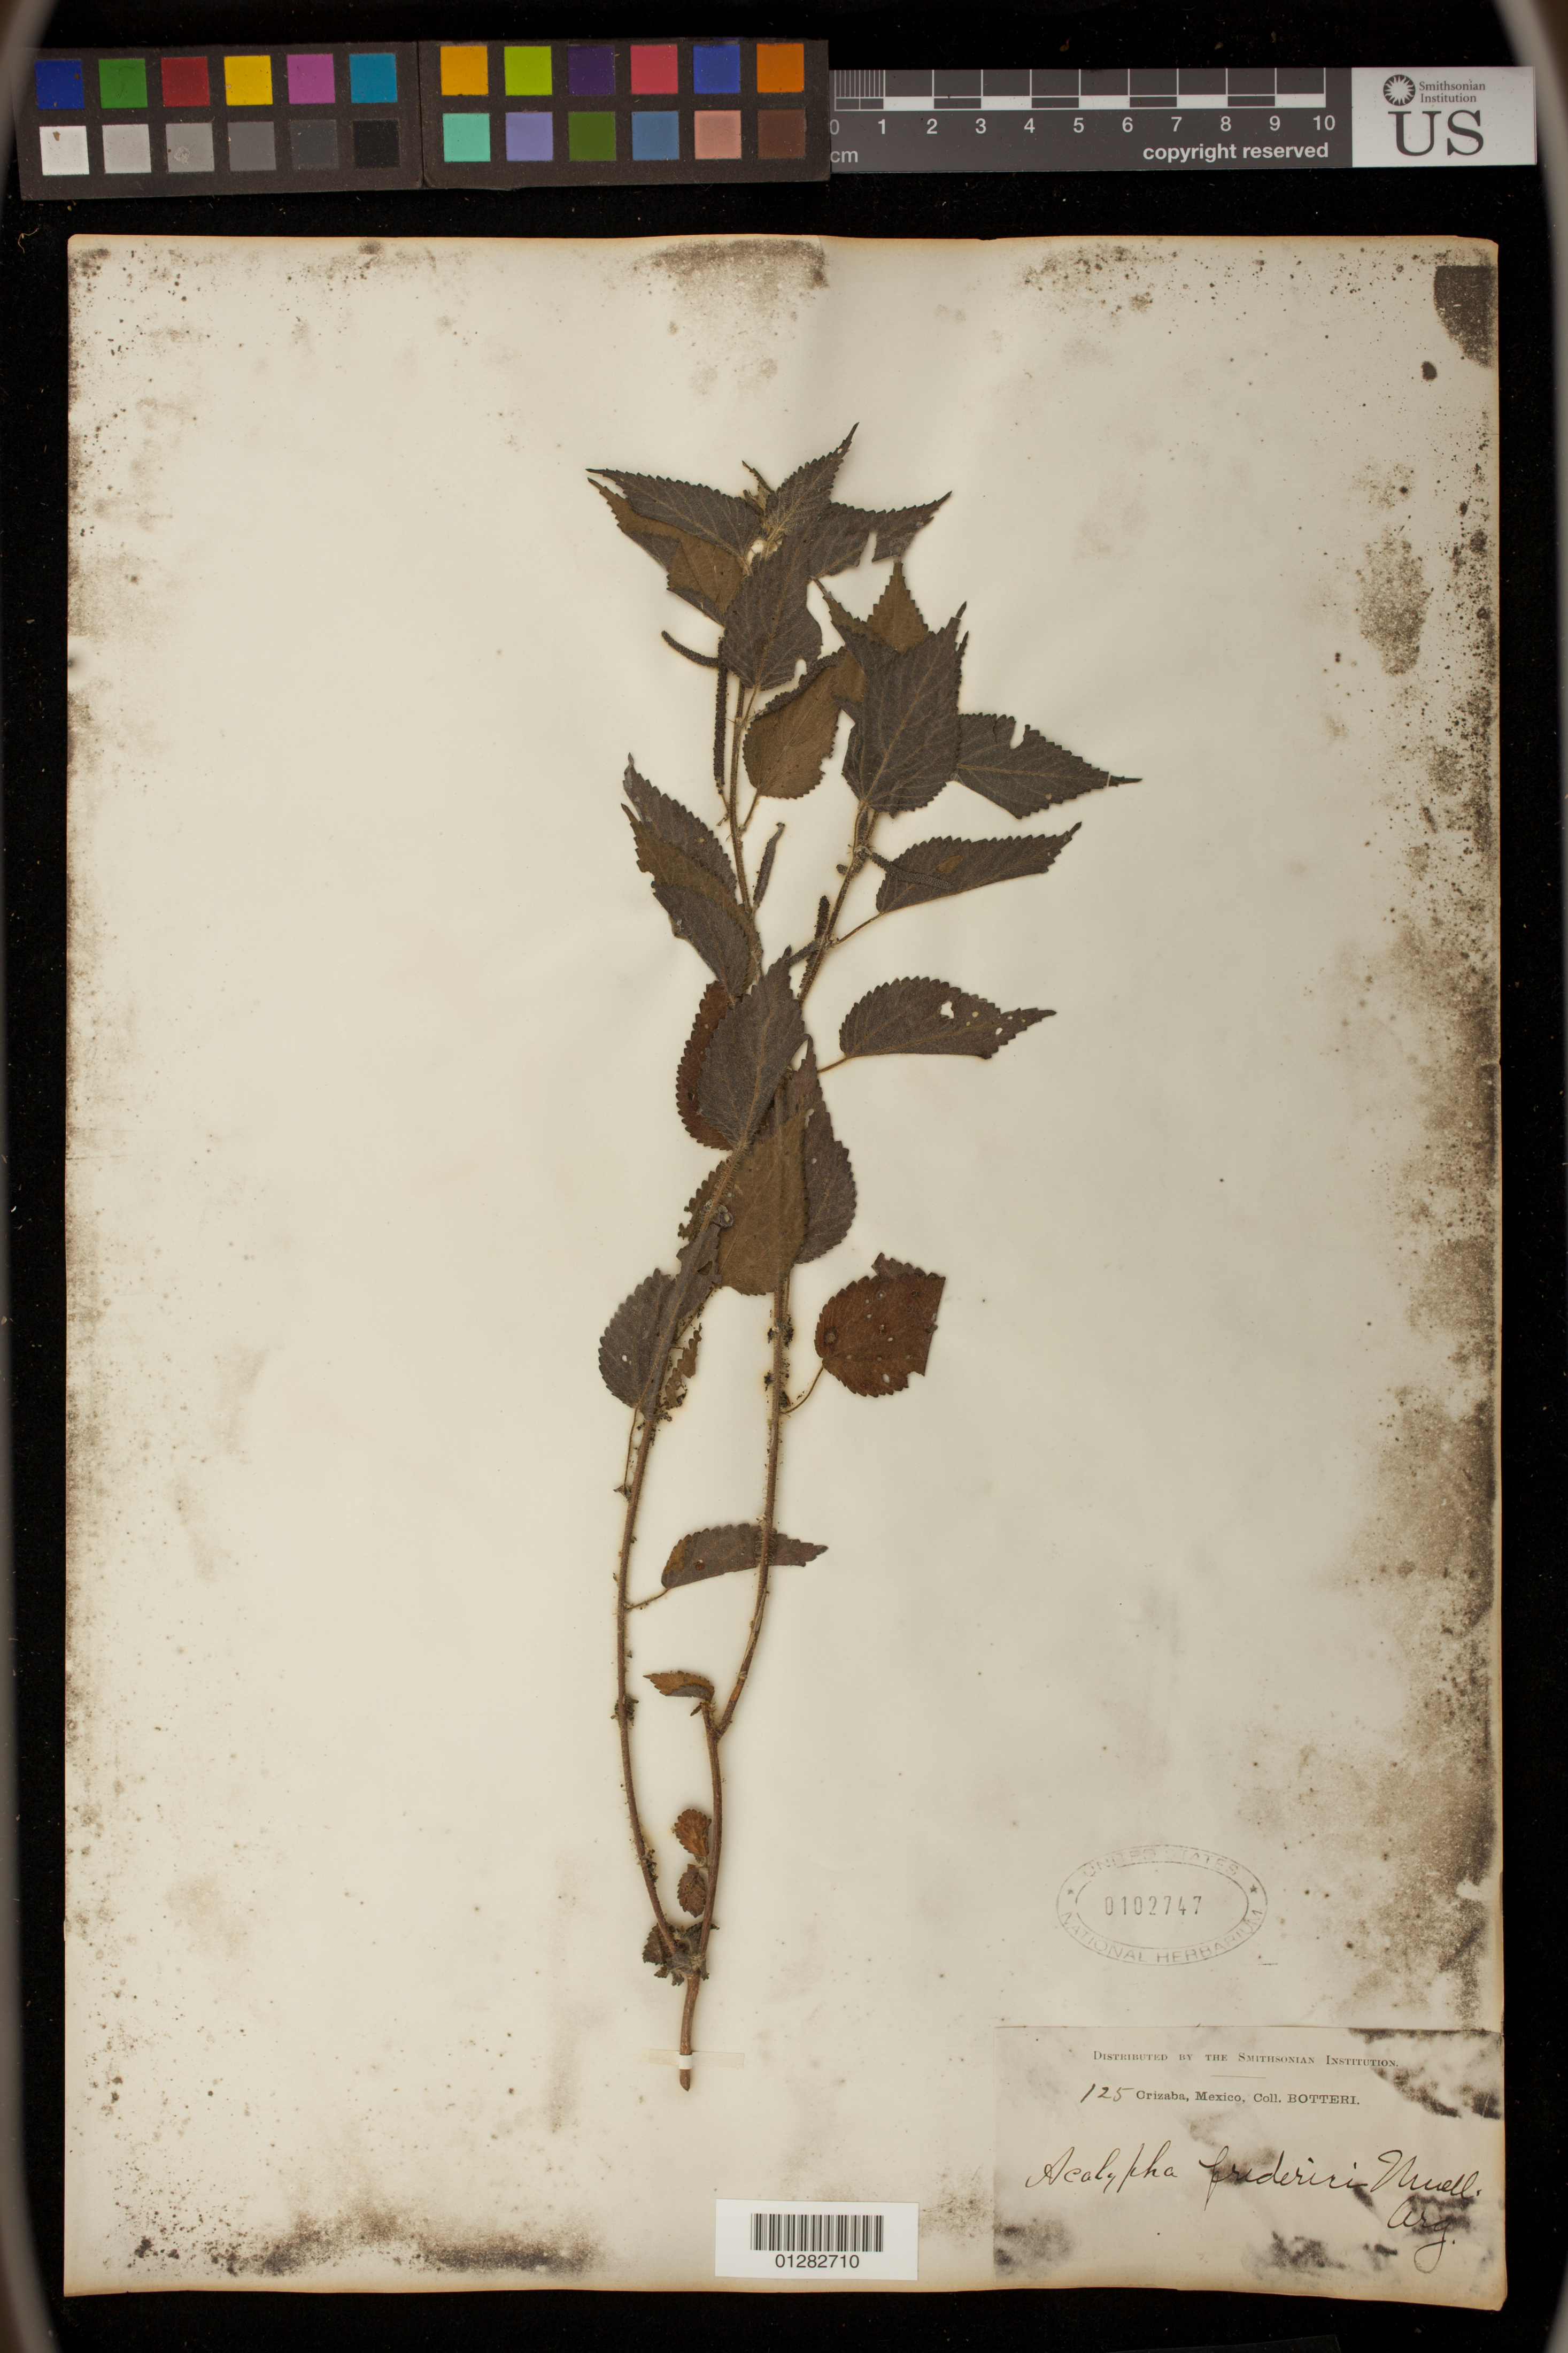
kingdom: Plantae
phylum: Tracheophyta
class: Magnoliopsida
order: Malpighiales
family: Euphorbiaceae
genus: Acalypha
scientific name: Acalypha vagans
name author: Cav.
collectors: -. Botteri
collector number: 125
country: Mexico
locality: Orizaba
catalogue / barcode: US 102747